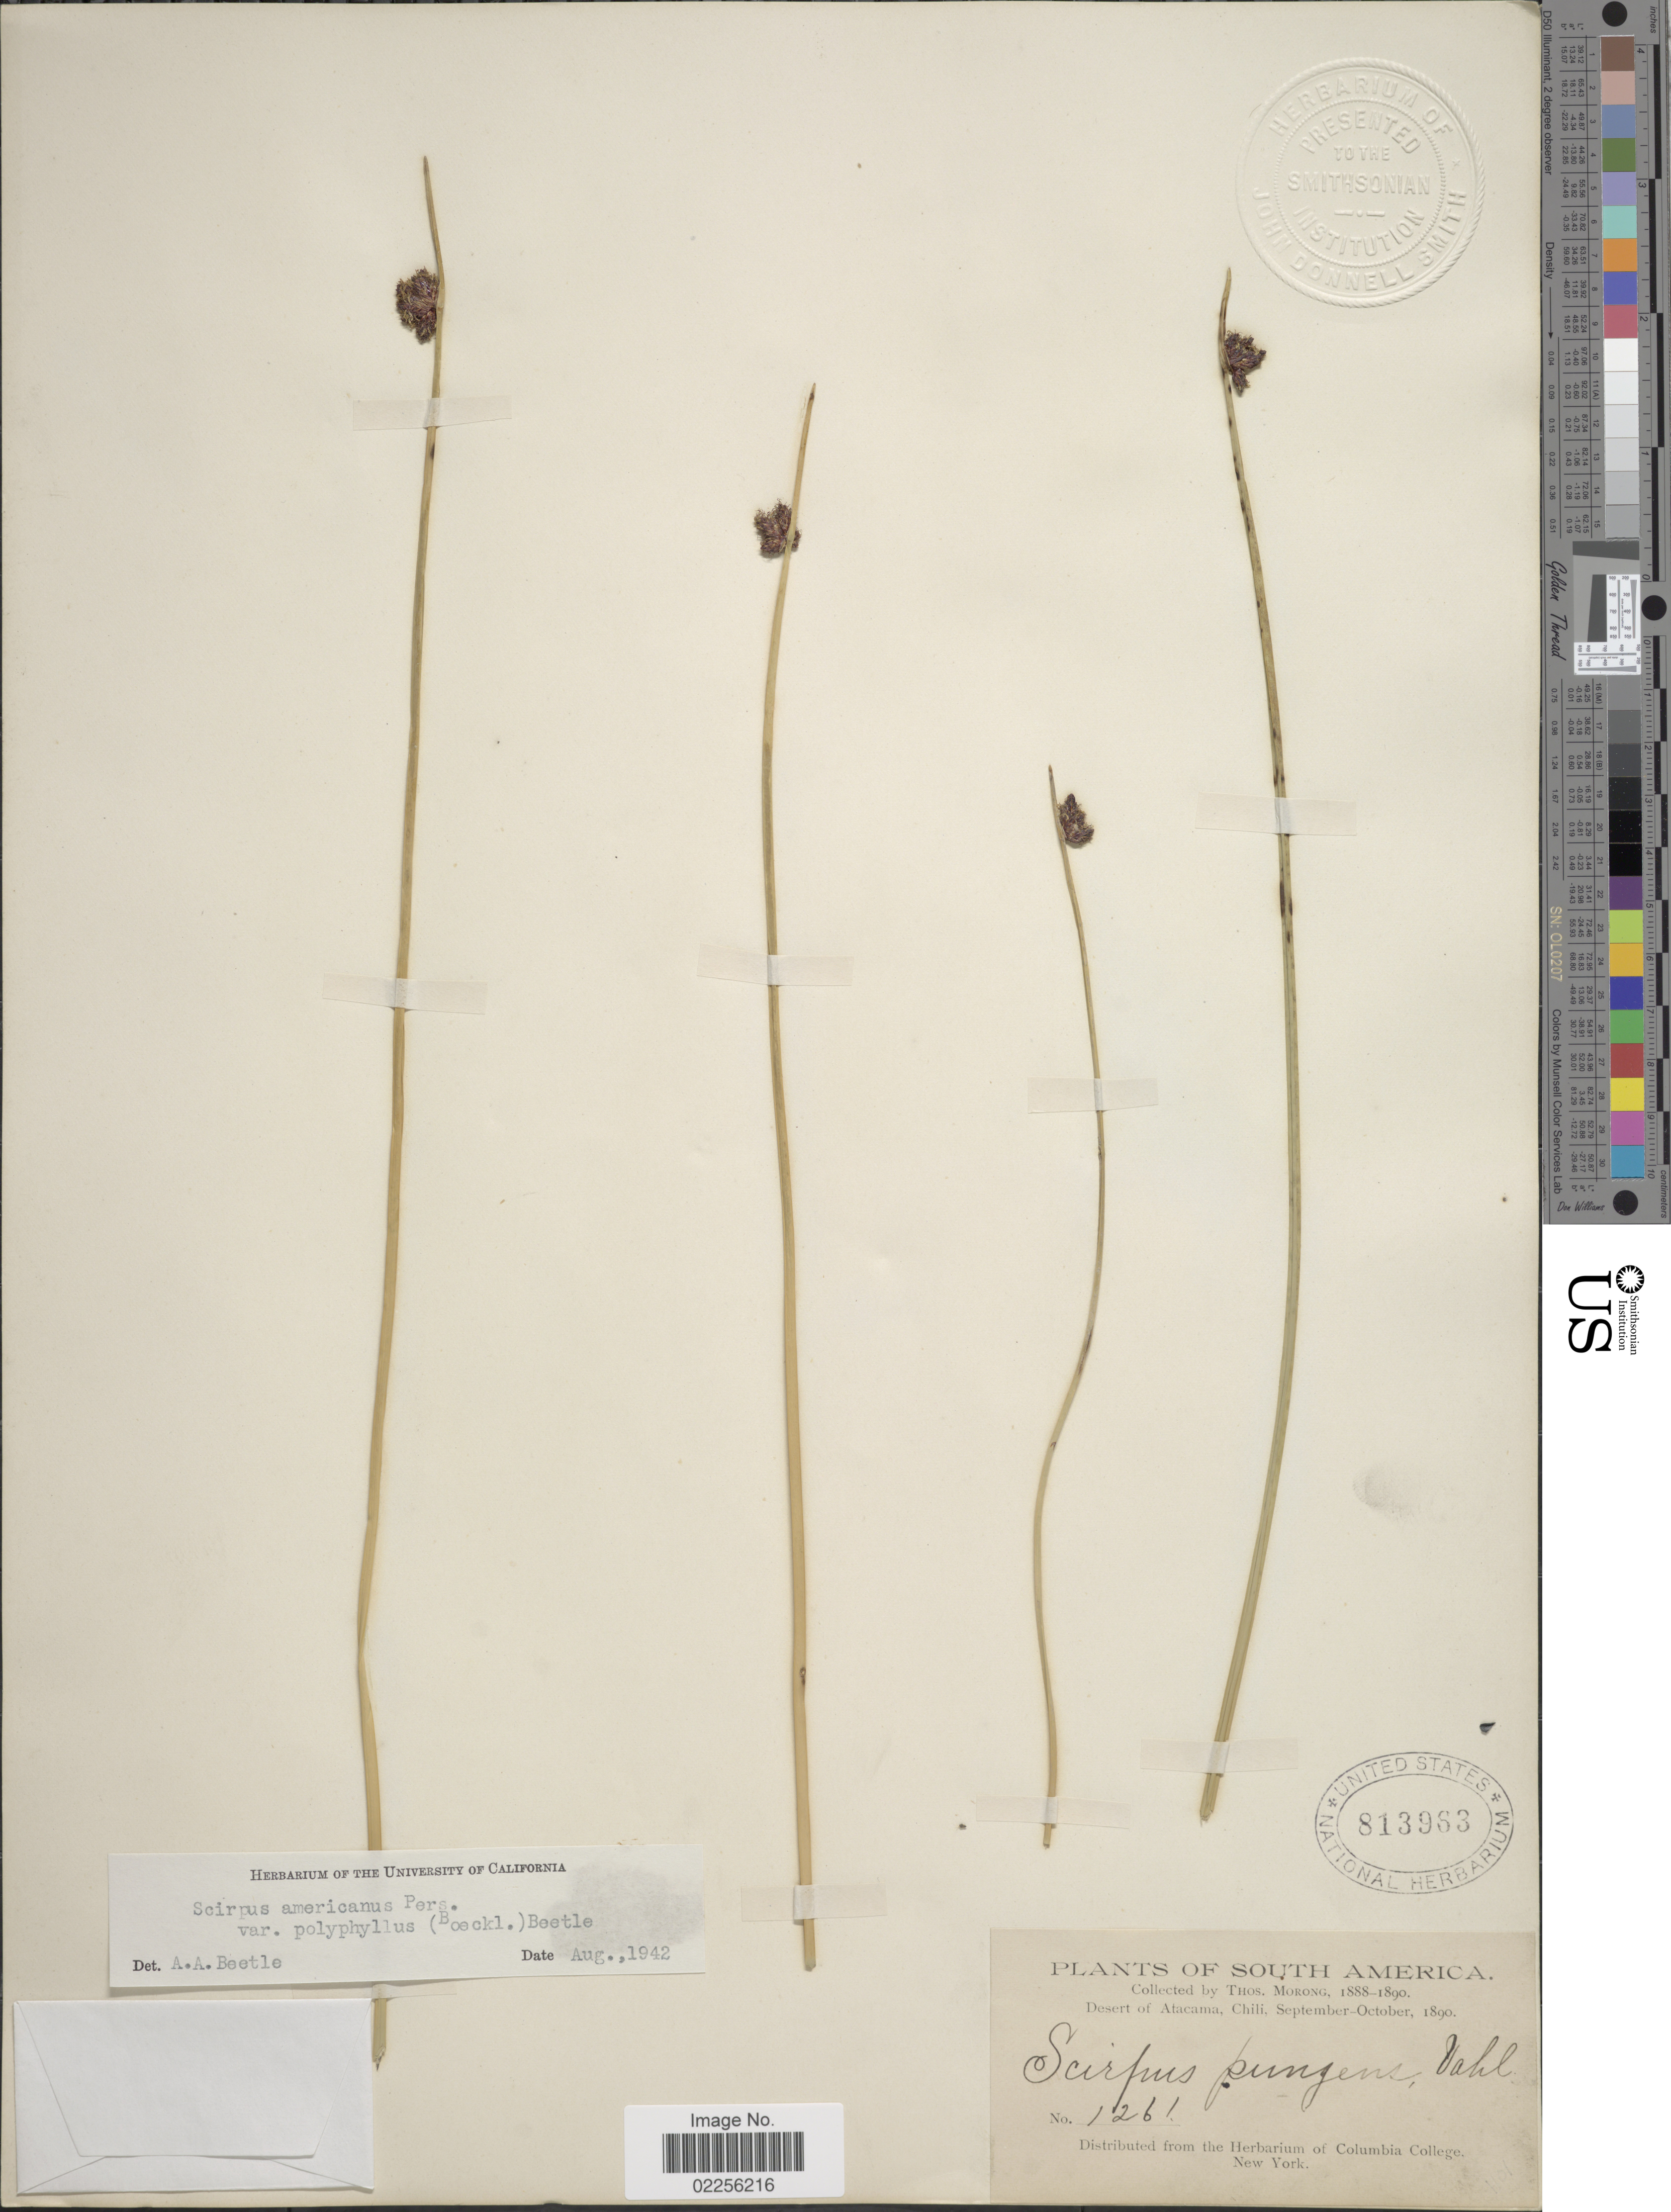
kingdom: Plantae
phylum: Tracheophyta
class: Liliopsida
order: Poales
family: Cyperaceae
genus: Schoenoplectus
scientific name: Schoenoplectus pungens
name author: (Vahl) Palla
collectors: T. Morong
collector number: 1261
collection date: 1888-09/1890-10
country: Chile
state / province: Atacama (III)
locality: Desert of Atacama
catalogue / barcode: US 813963